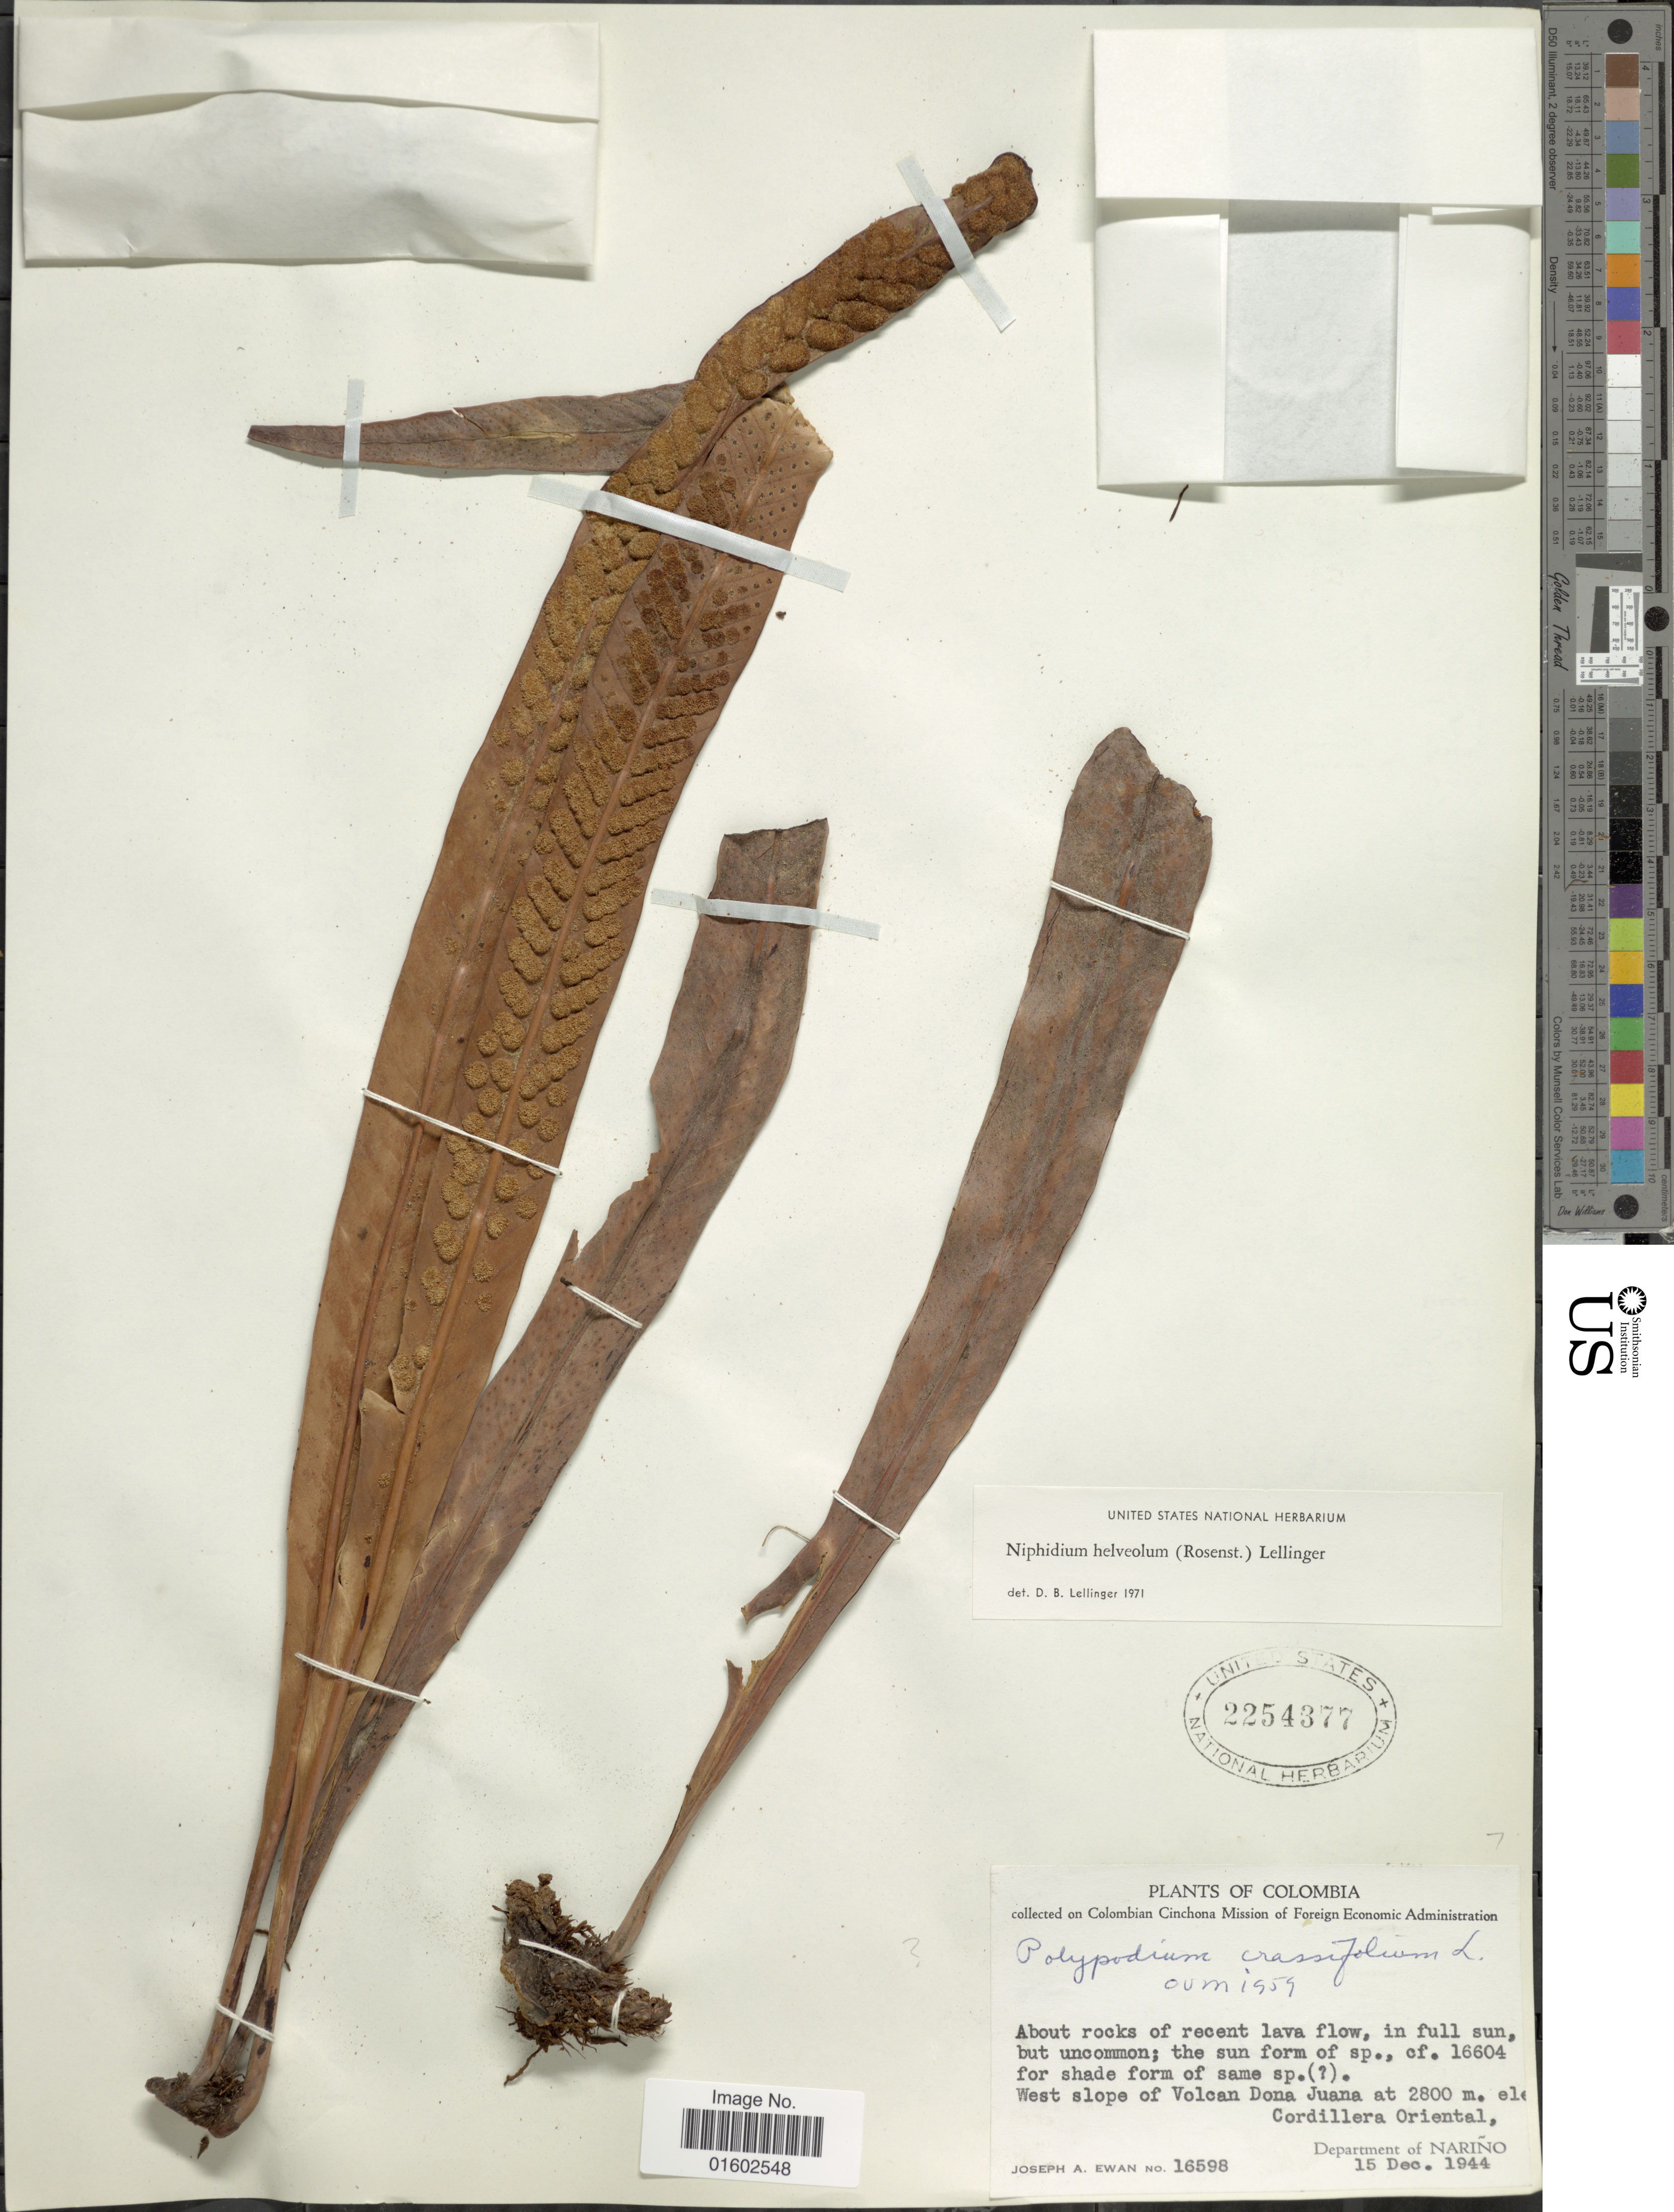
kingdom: Plantae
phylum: Tracheophyta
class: Polypodiopsida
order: Polypodiales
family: Polypodiaceae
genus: Niphidium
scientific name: Niphidium mortonianum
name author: Lellinger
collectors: J. A. Ewan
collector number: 16598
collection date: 1944-12-15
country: Colombia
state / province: Nariño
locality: West slope of Volcan Dona Juana, Cordillera Oriental, Department of Nariño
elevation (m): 2800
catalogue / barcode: US 2254377